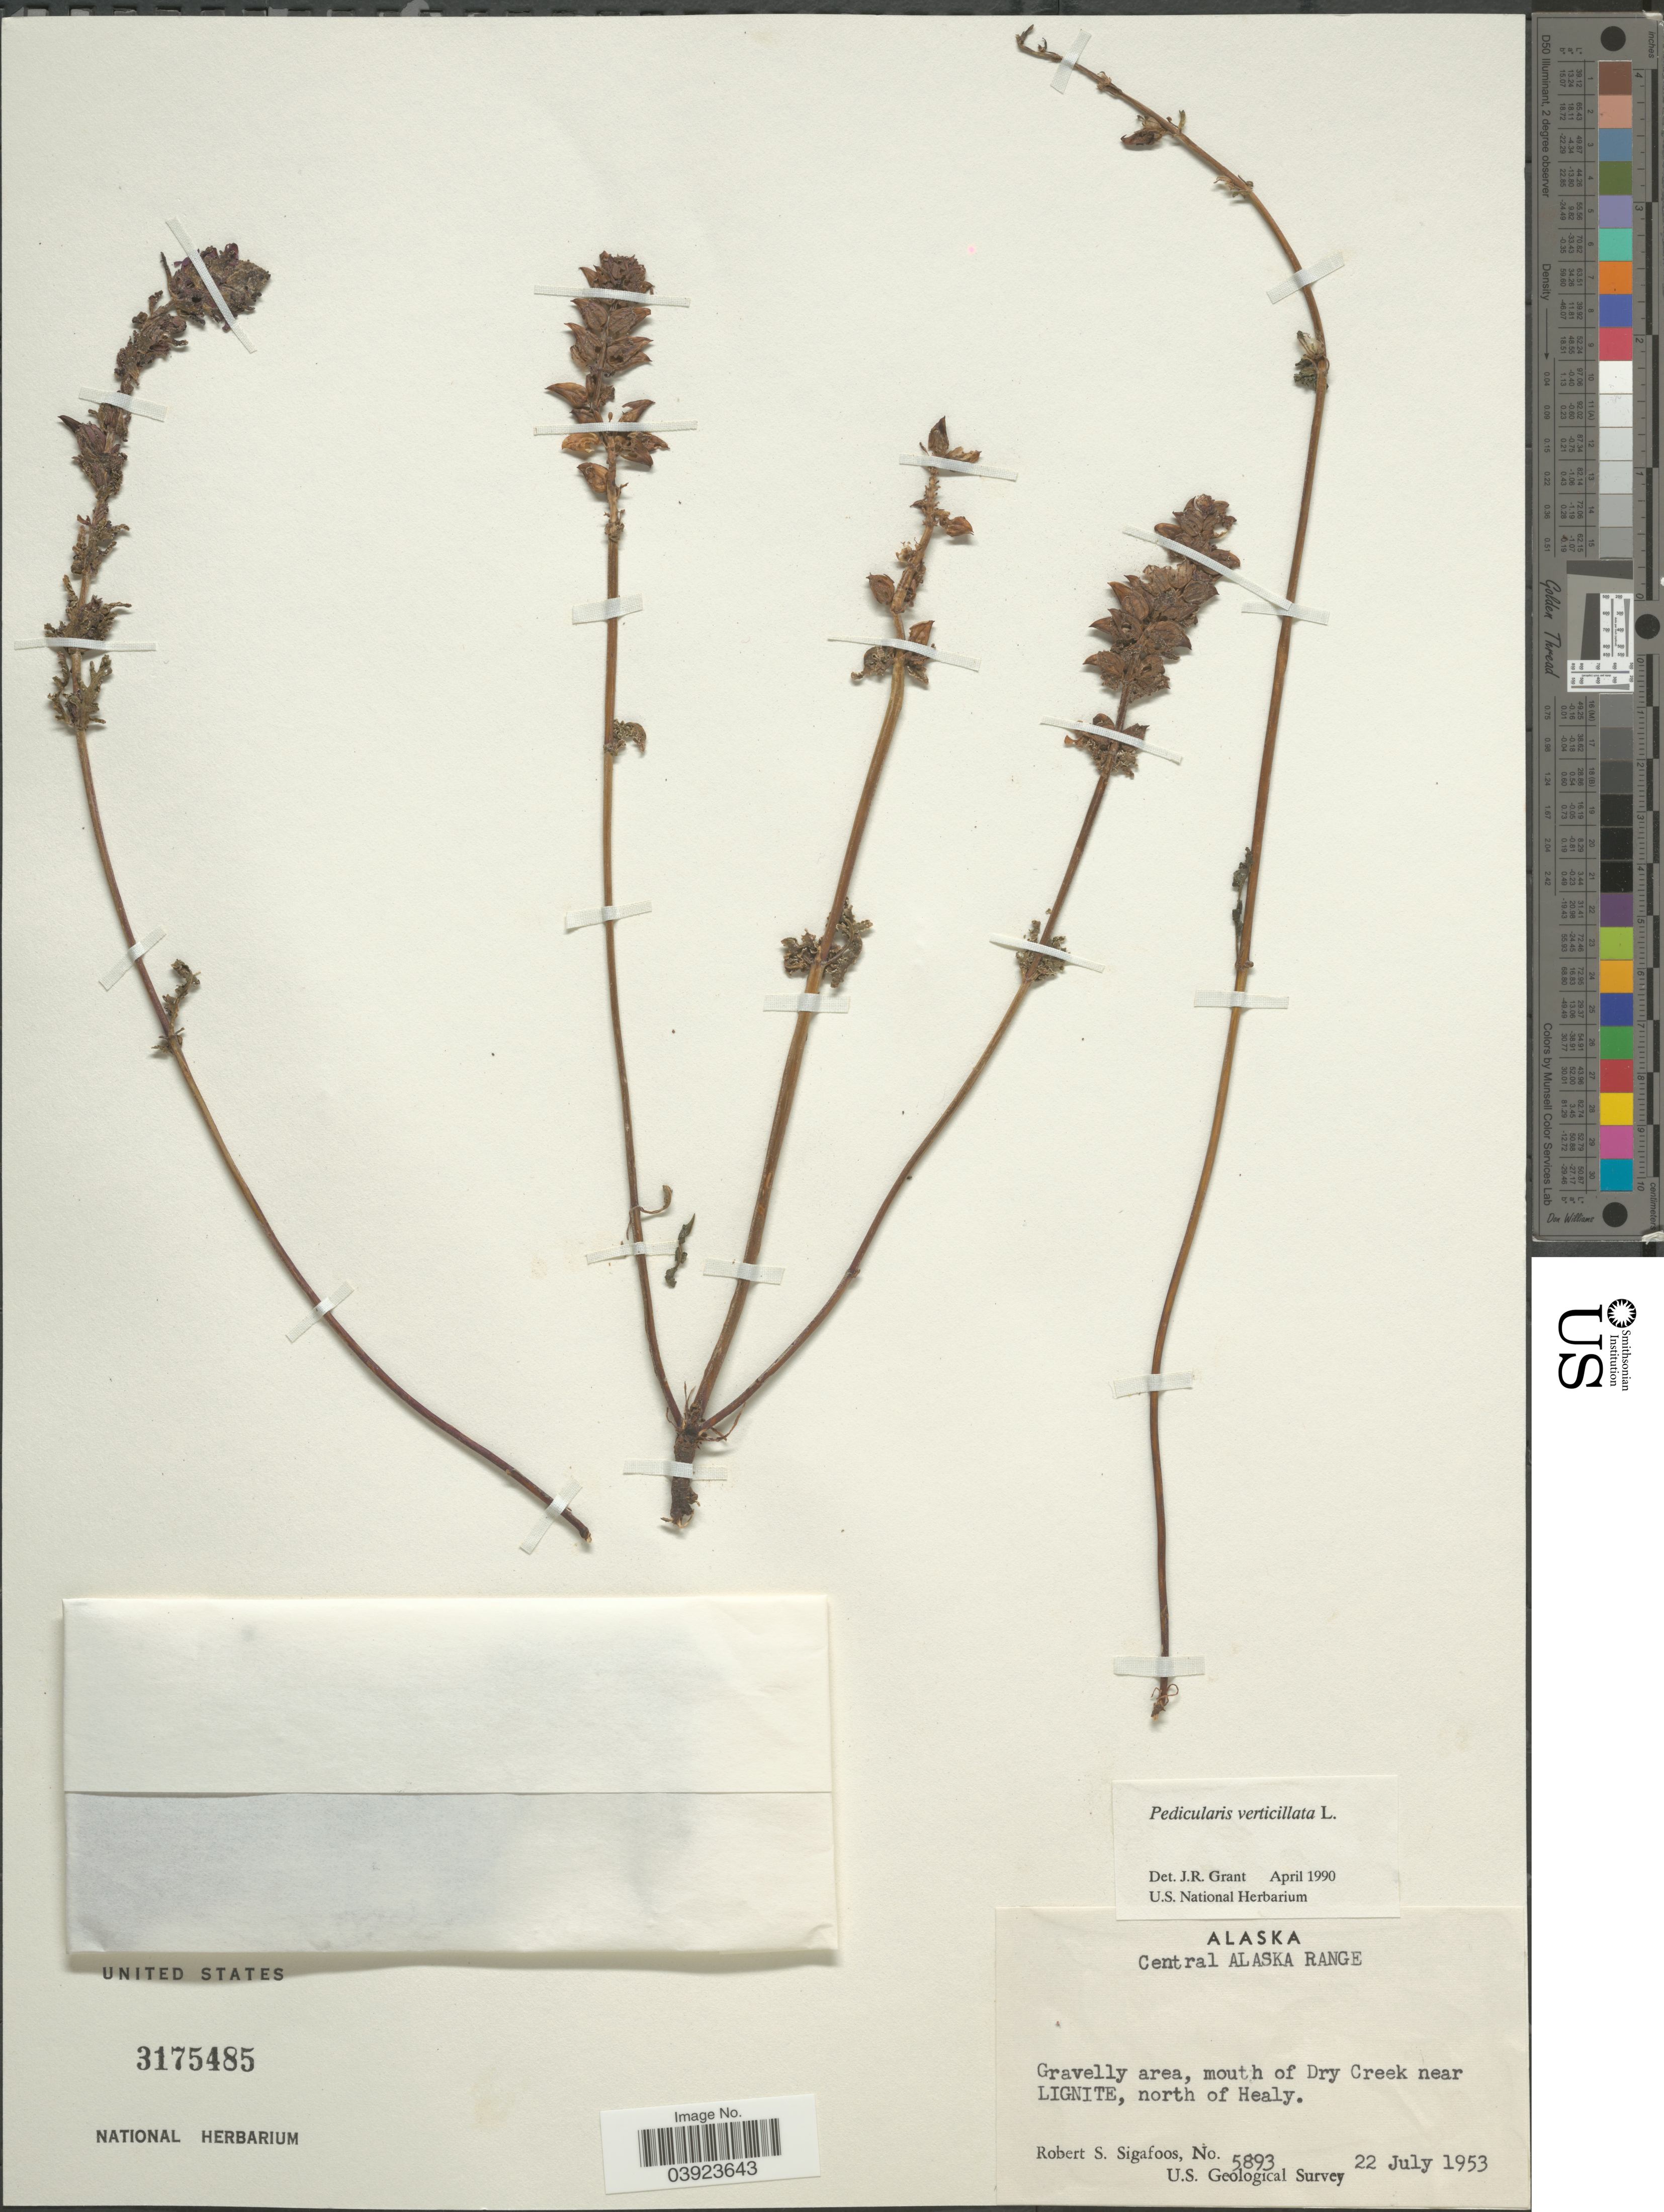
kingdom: Plantae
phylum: Tracheophyta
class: Magnoliopsida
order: Lamiales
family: Orobanchaceae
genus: Pedicularis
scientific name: Pedicularis verticillata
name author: L.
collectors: R. Sigafoos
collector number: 5893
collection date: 1953-07-22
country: United States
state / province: Alaska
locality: Central Alaska Range. Gravelly area, mouth of Dry Creek near Lignite, north of Healy.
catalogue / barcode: US 3175485